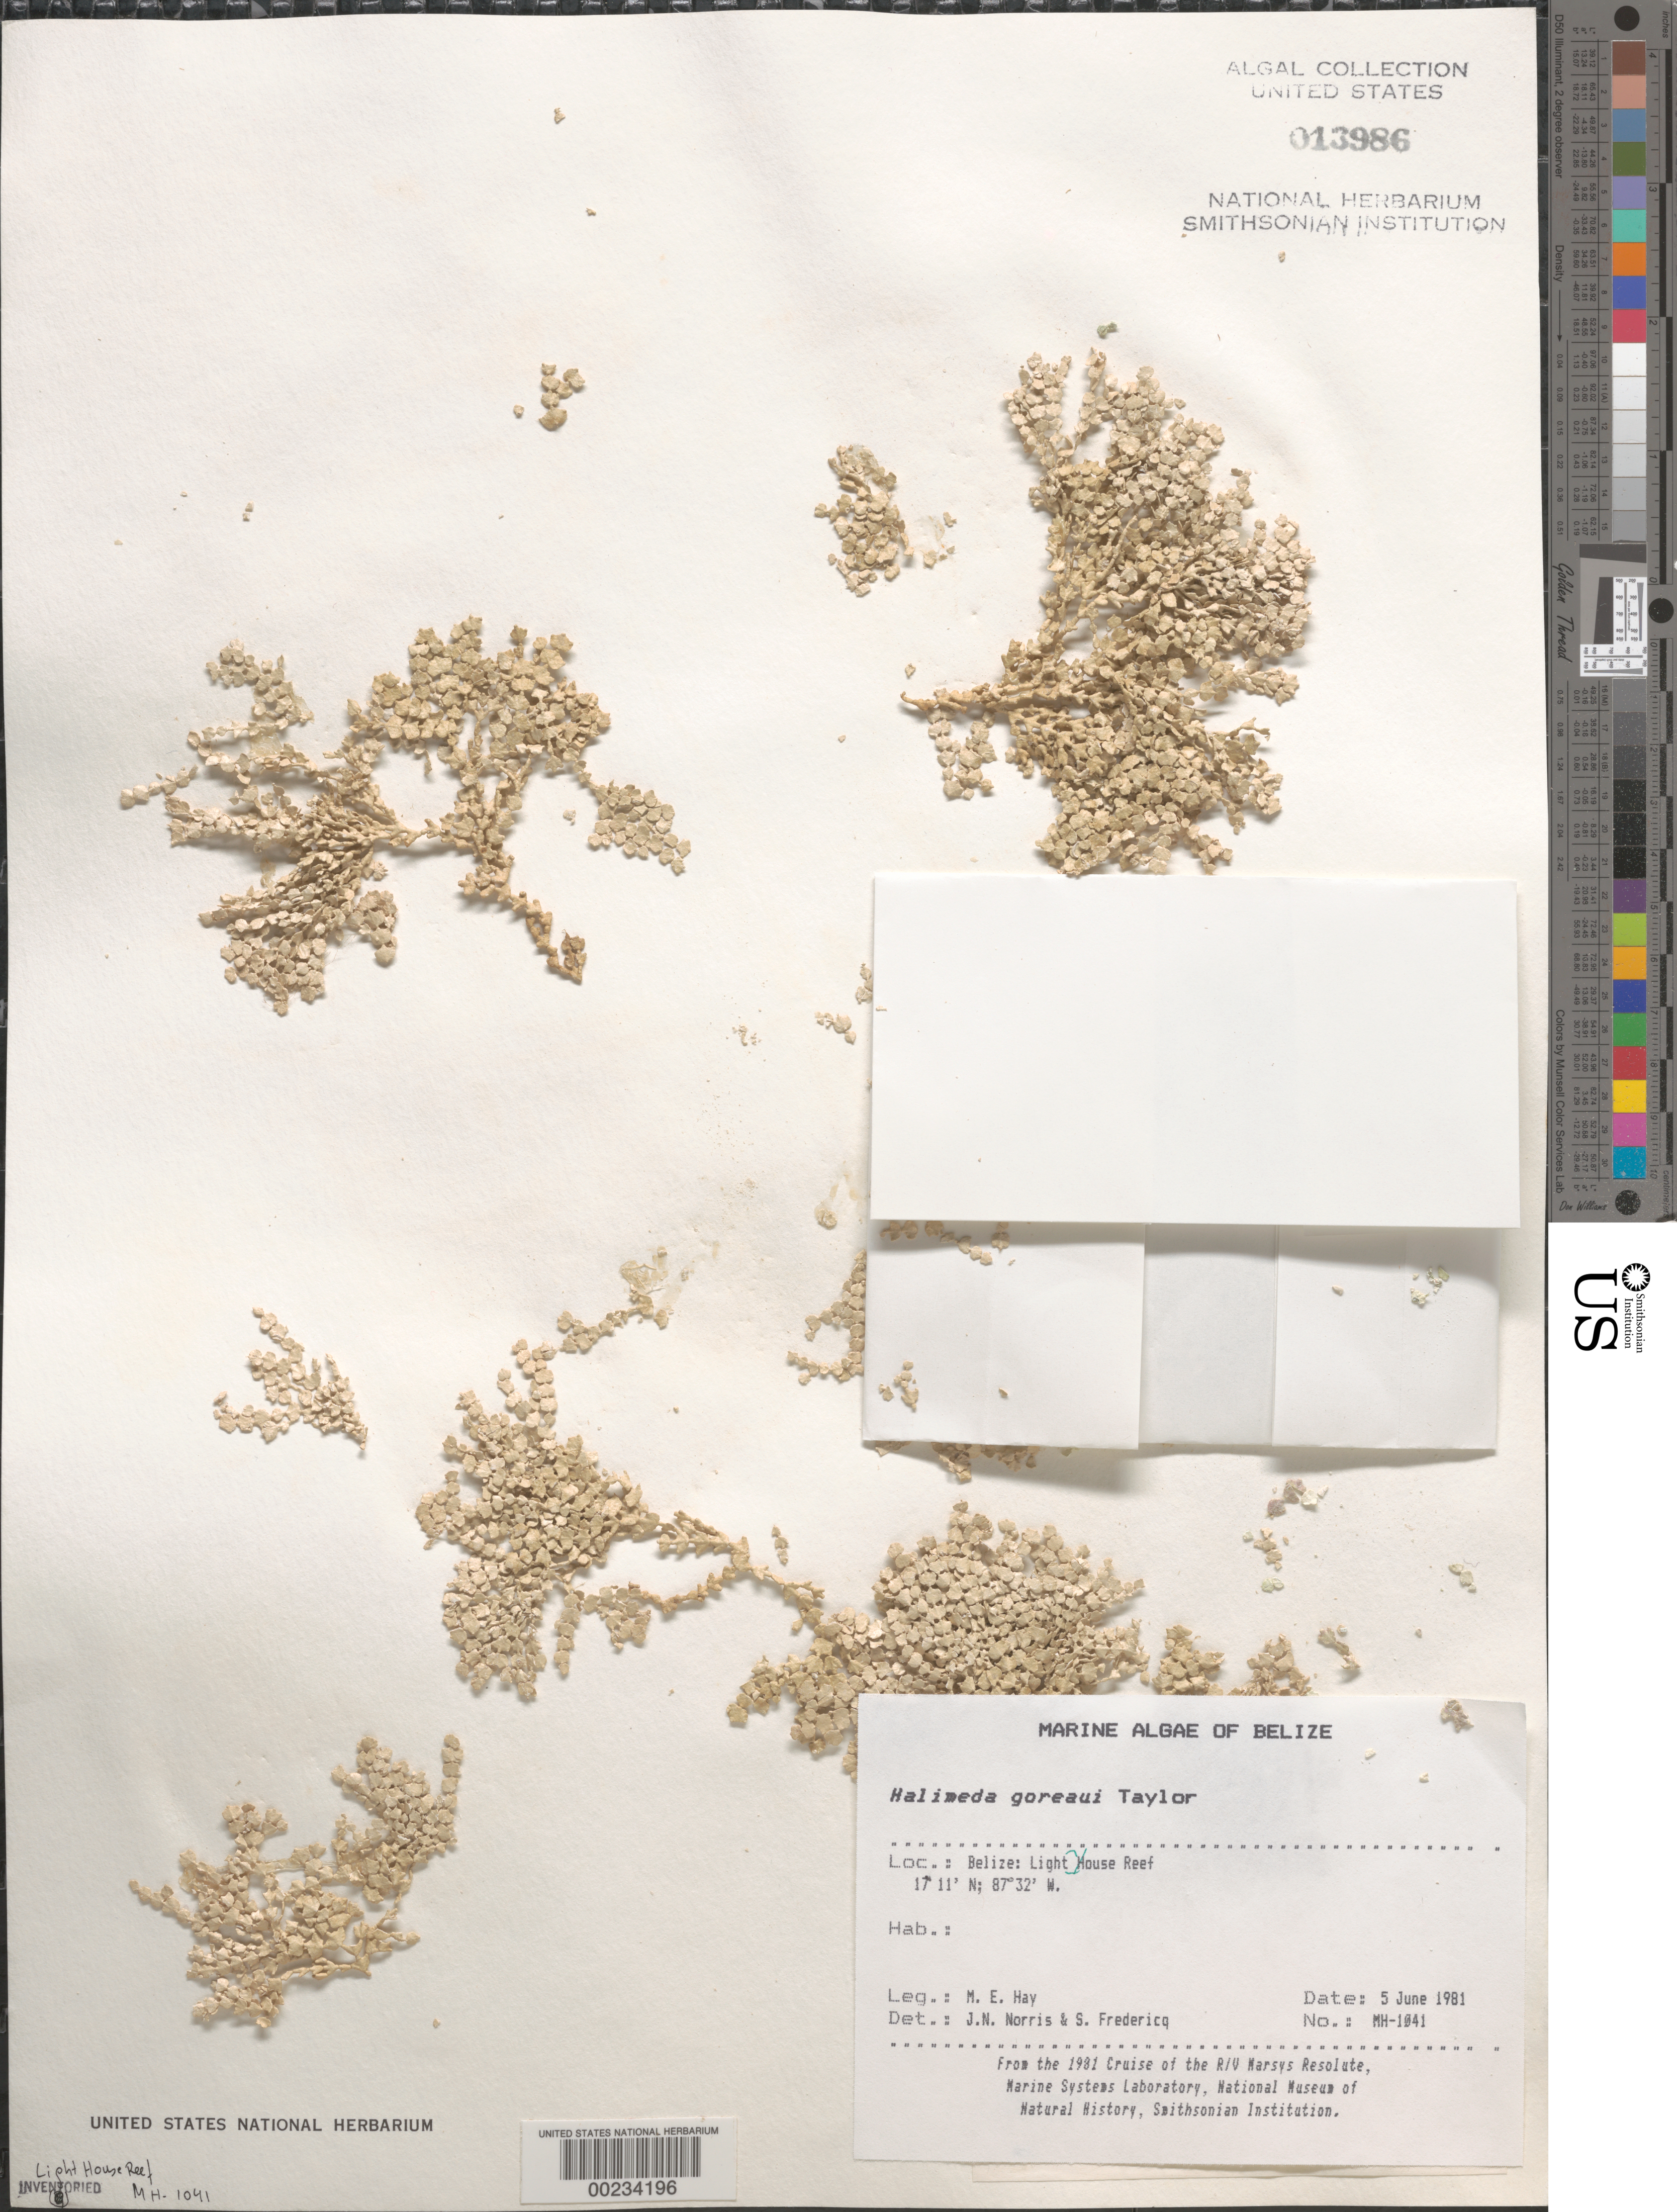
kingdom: Plantae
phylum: Chlorophyta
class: Ulvophyceae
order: Bryopsidales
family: Halimedaceae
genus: Halimeda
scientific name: Halimeda goreaui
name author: W.R. Taylor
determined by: Norris, J. N.; Fredericq, S.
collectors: M. E. Hay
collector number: MEH-1041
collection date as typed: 05 Jun 1981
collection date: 1981-06-05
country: Belize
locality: Lighthouse reef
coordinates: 17 11'N, 87 32'W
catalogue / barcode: US 13986